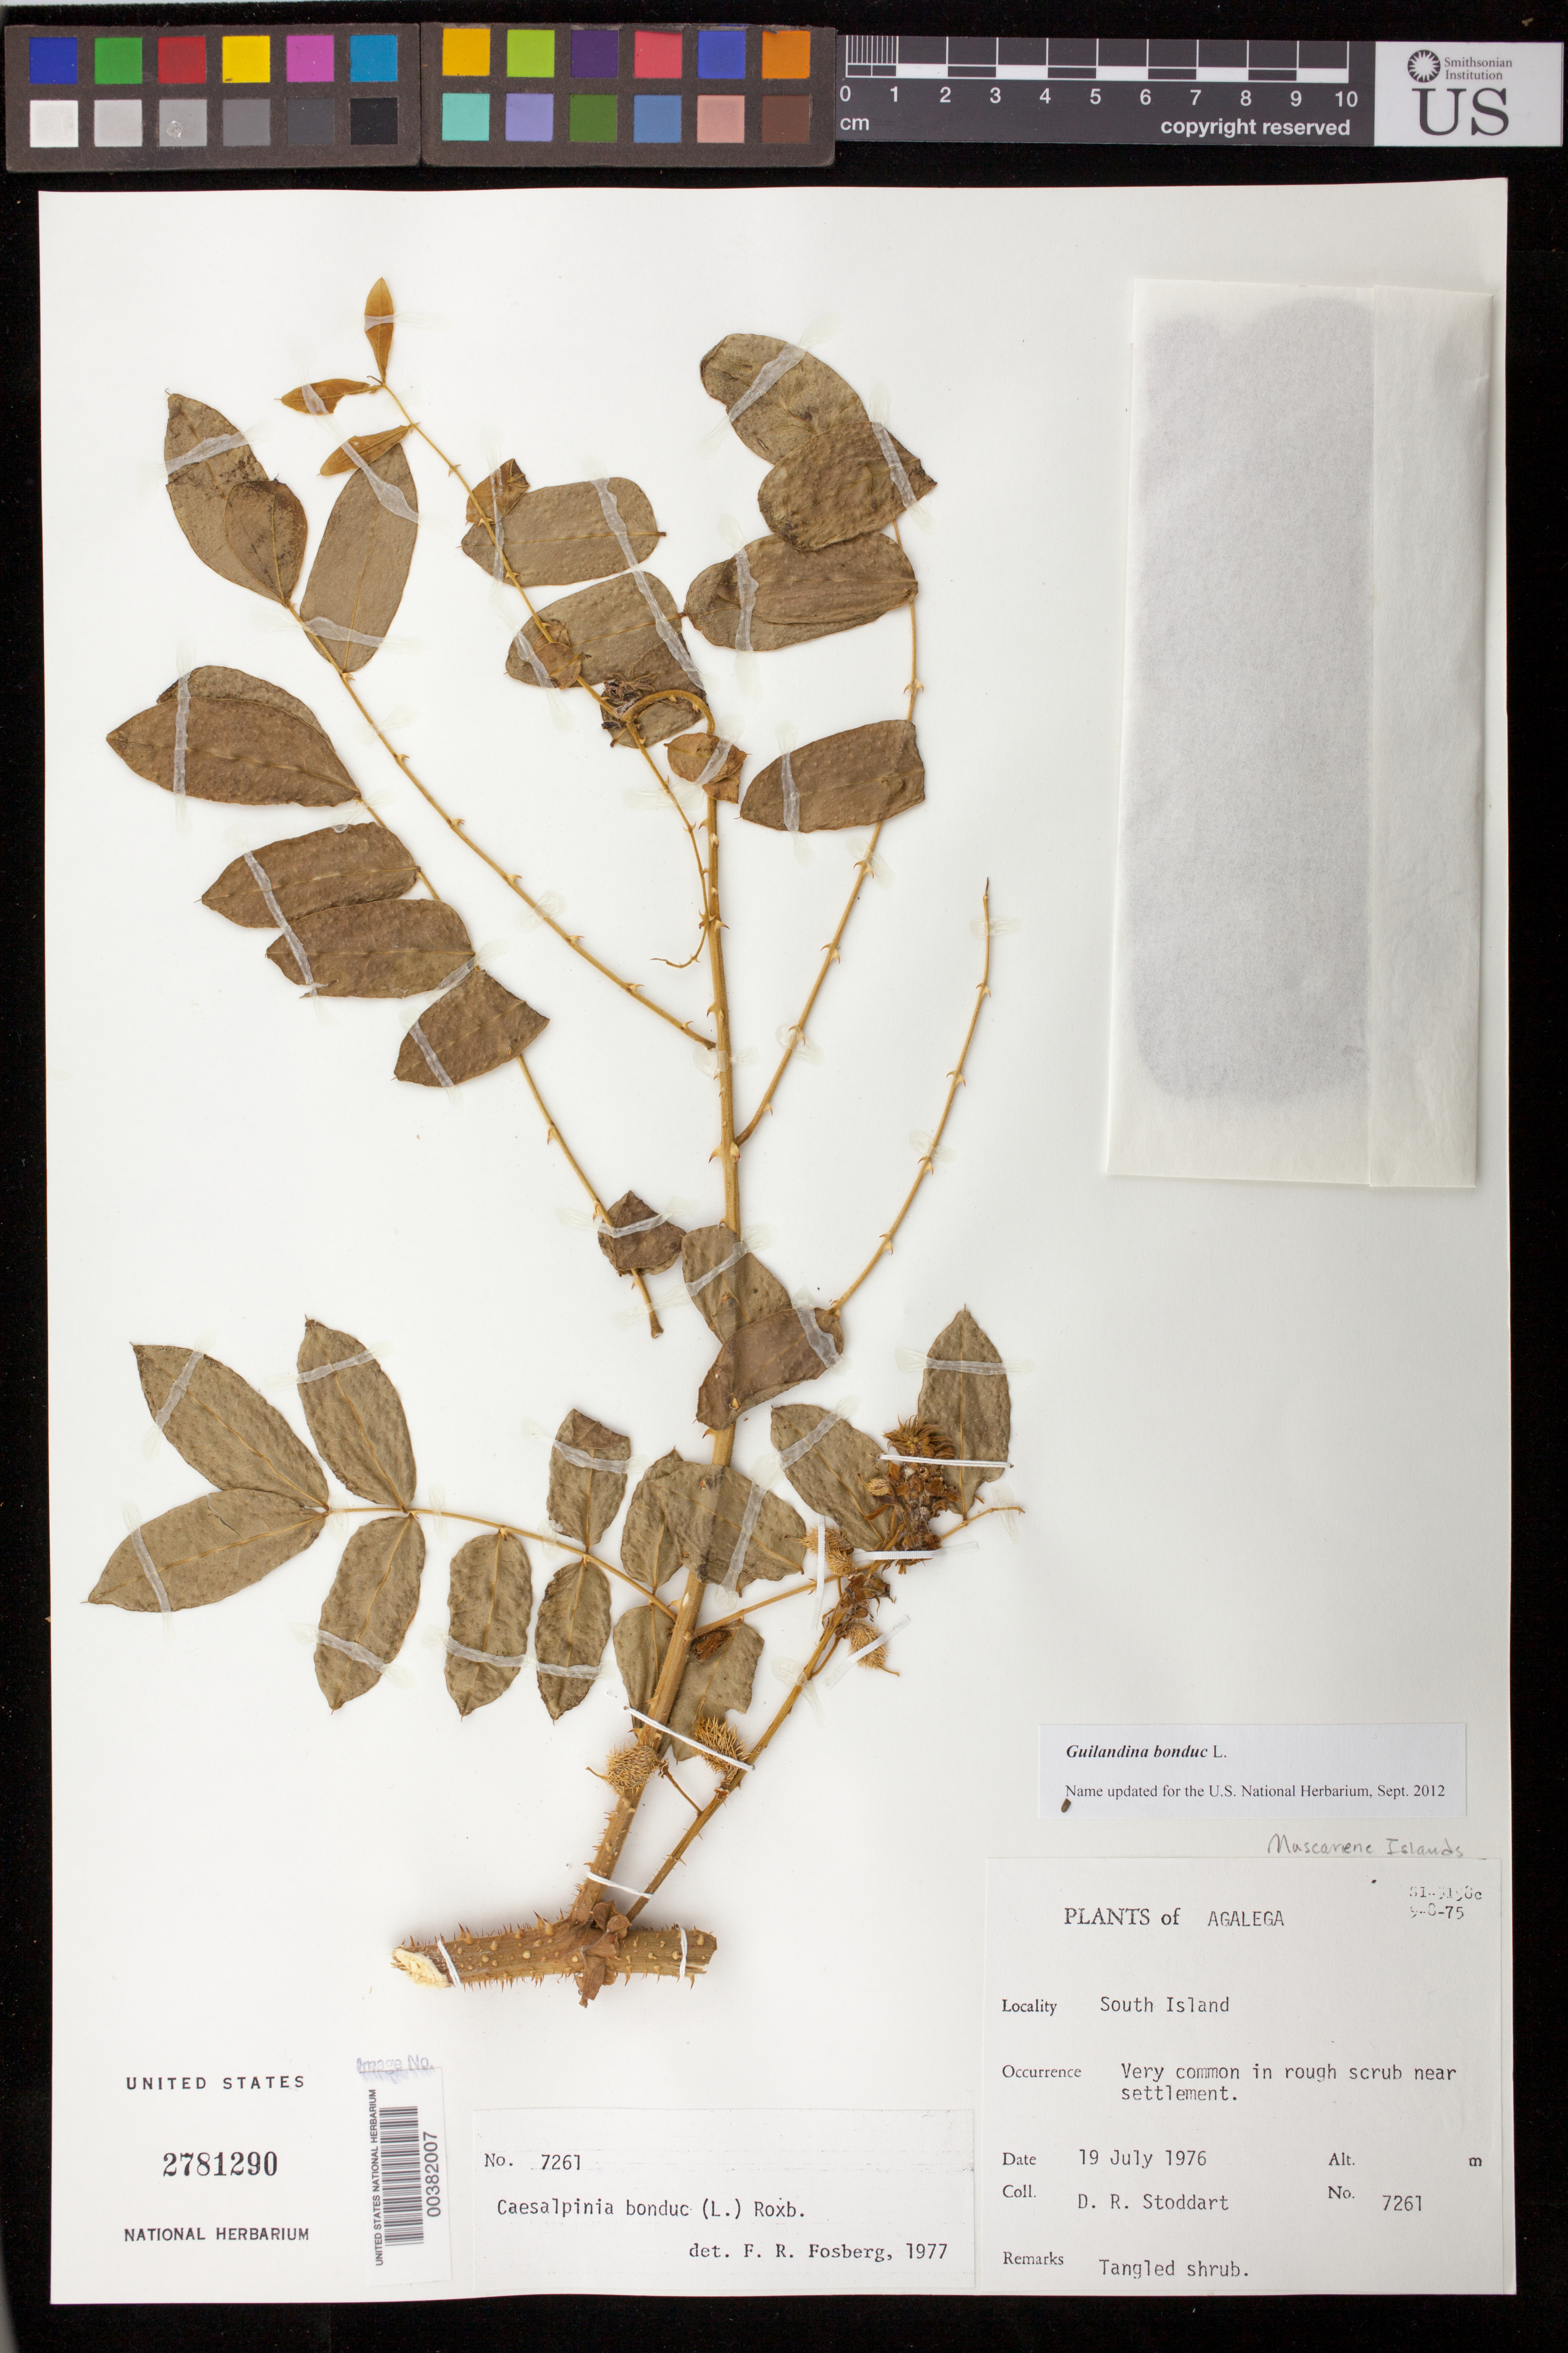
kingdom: Plantae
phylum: Tracheophyta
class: Magnoliopsida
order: Fabales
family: Fabaceae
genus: Guilandina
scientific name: Guilandina bonduc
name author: L.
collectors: D. R. Stoddart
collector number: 7261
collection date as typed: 19 Jul 1976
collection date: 1976-07-19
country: Mauritius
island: South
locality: South Island, near settlement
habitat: rough scrub near settlement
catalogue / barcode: US 2781290